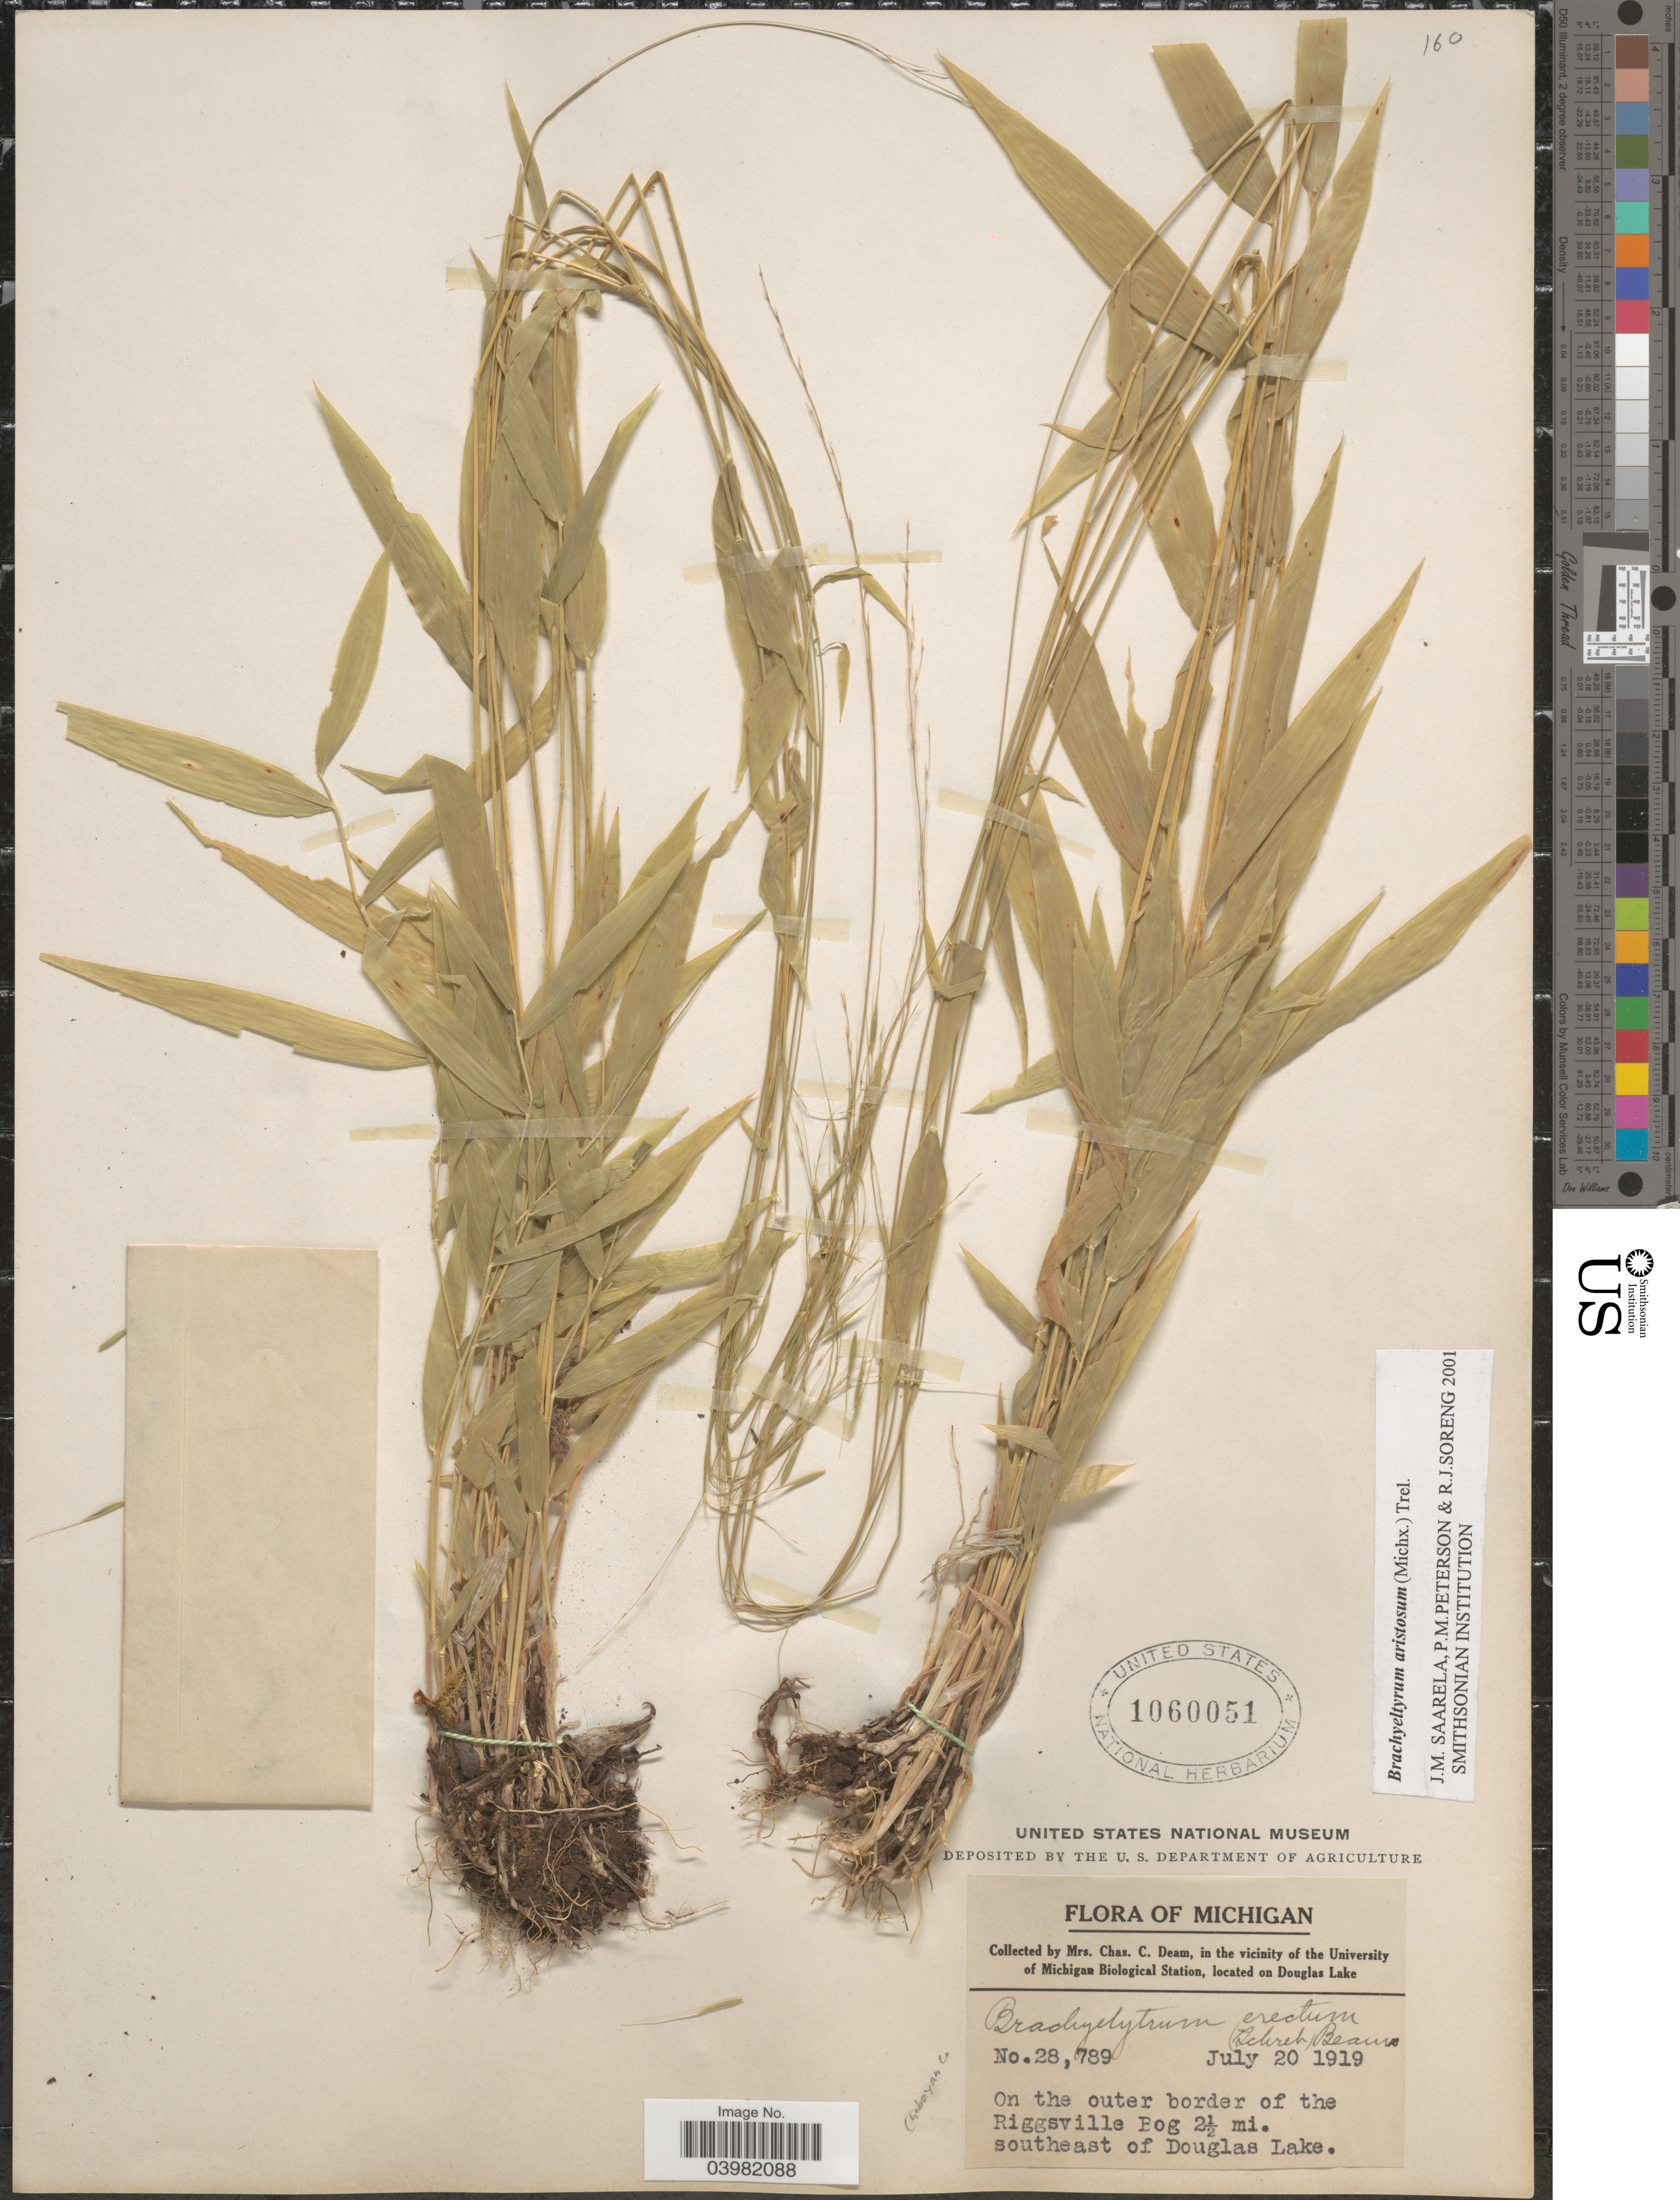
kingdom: Plantae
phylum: Tracheophyta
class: Liliopsida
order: Poales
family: Poaceae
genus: Brachyelytrum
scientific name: Brachyelytrum aristosum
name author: (Michx.) P. Beauv. ex Trel.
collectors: C. C. Deam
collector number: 28789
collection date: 1919-07-20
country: United States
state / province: Michigan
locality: In the vicinity of the University of Michigan Biological Station, on Douglas Lake. Cheboygan Co. On the outer border of the Riggsville Bog 2½ mi. southeast of Douglas Lake.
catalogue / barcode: US 1060051